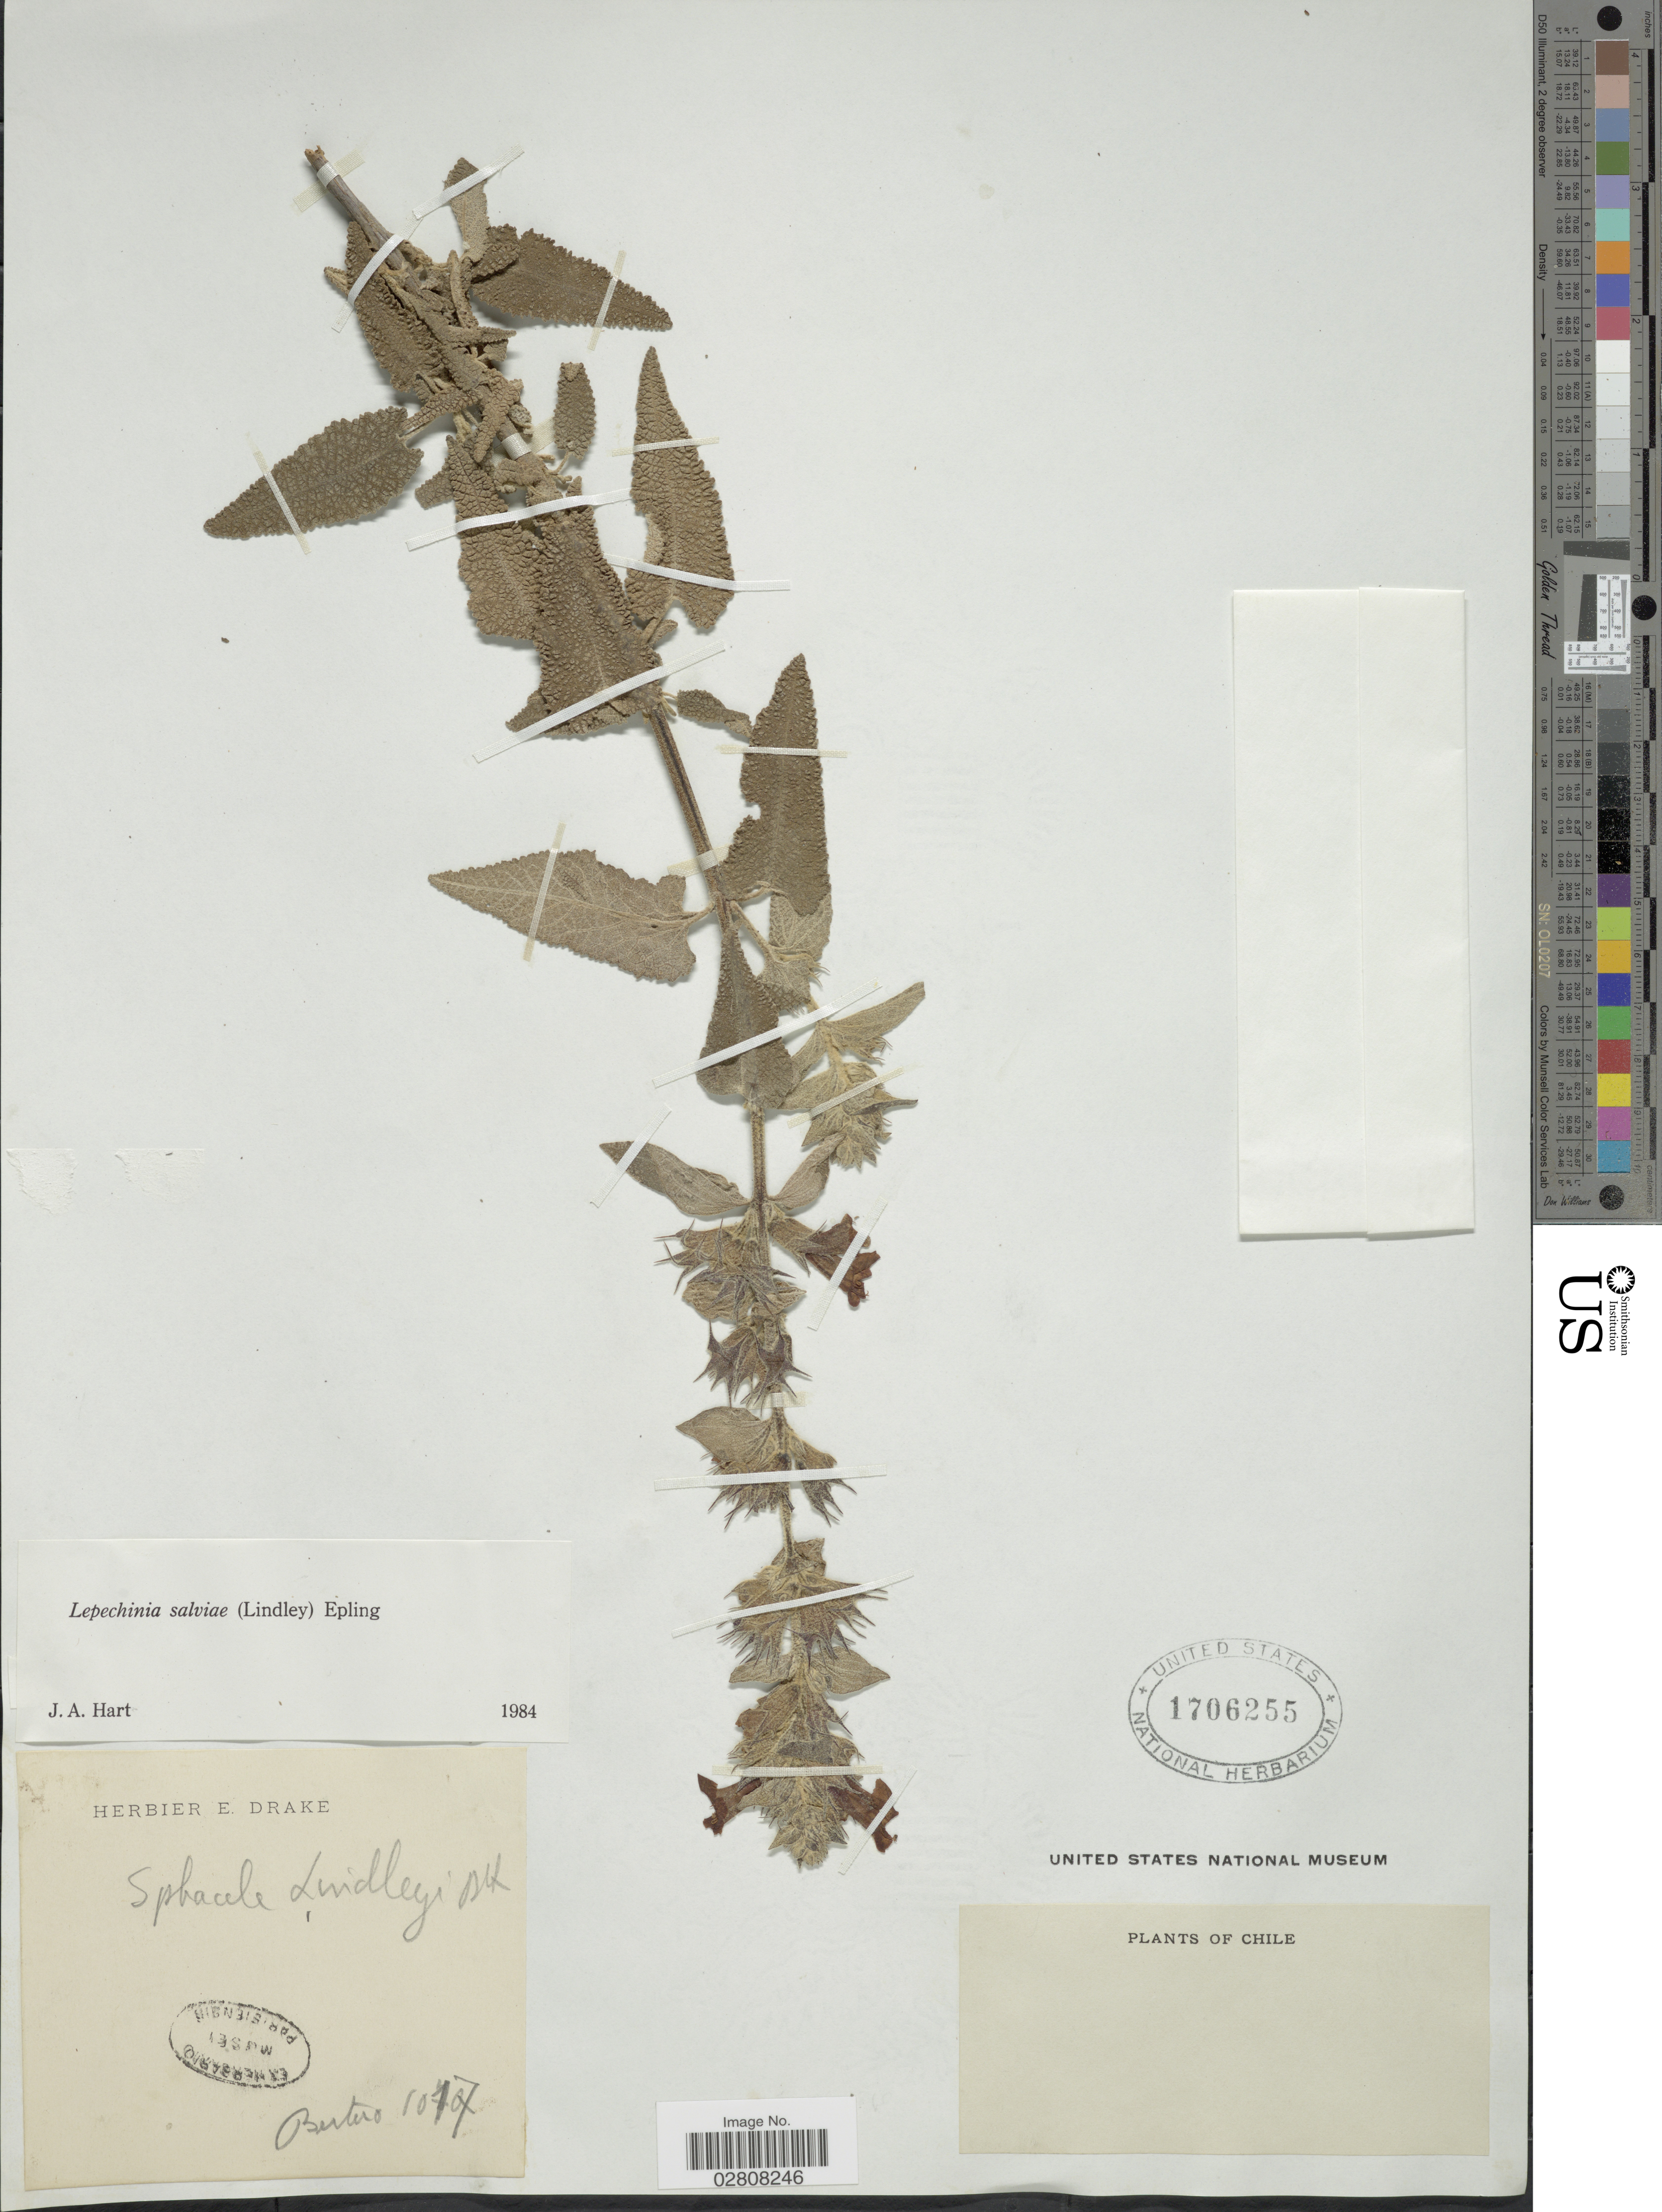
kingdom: Plantae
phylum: Tracheophyta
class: Magnoliopsida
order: Lamiales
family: Lamiaceae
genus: Lepechinia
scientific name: Lepechinia salviae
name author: (Lindl.) Epling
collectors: Bertero, --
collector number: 10107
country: Chile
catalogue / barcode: US 1706255